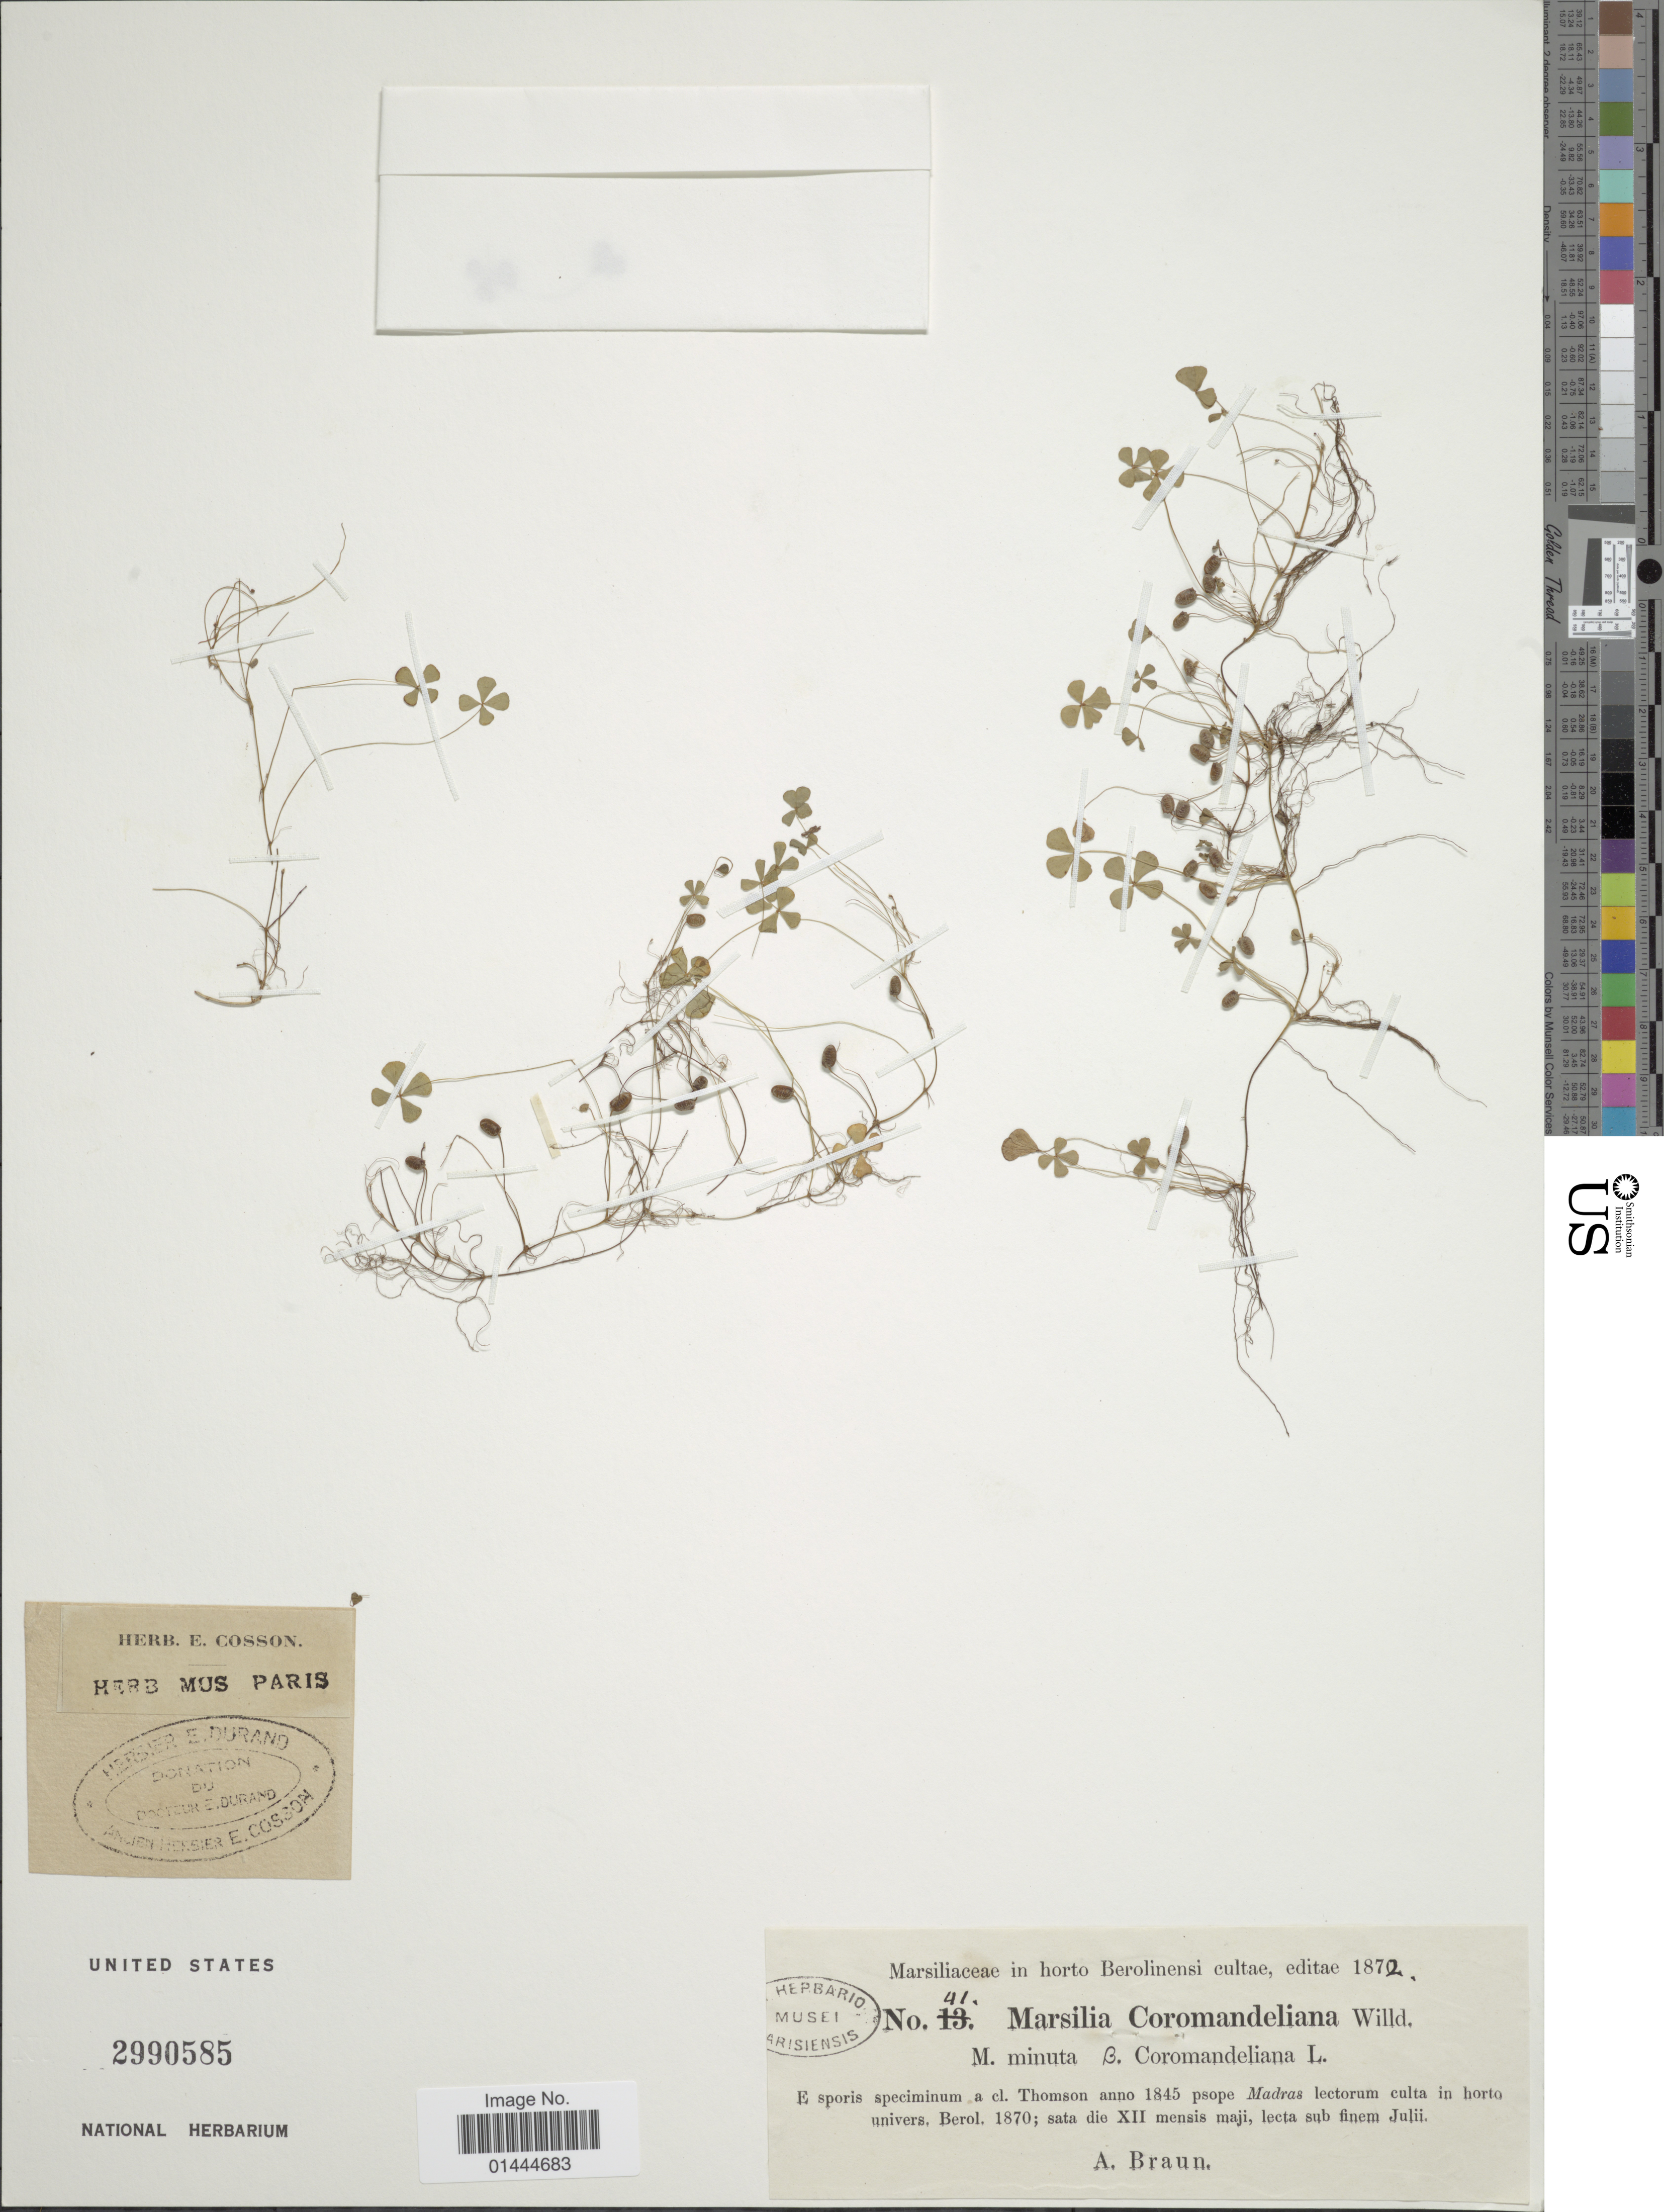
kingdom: Plantae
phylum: Tracheophyta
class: Polypodiopsida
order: Salviniales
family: Marsileaceae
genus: Marsilea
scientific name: Marsilea coromandeliana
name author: Willd.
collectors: A. Braun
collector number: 41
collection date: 1870-07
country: Germany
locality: Psope Madras, horto univers. Berol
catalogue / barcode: US 2990585